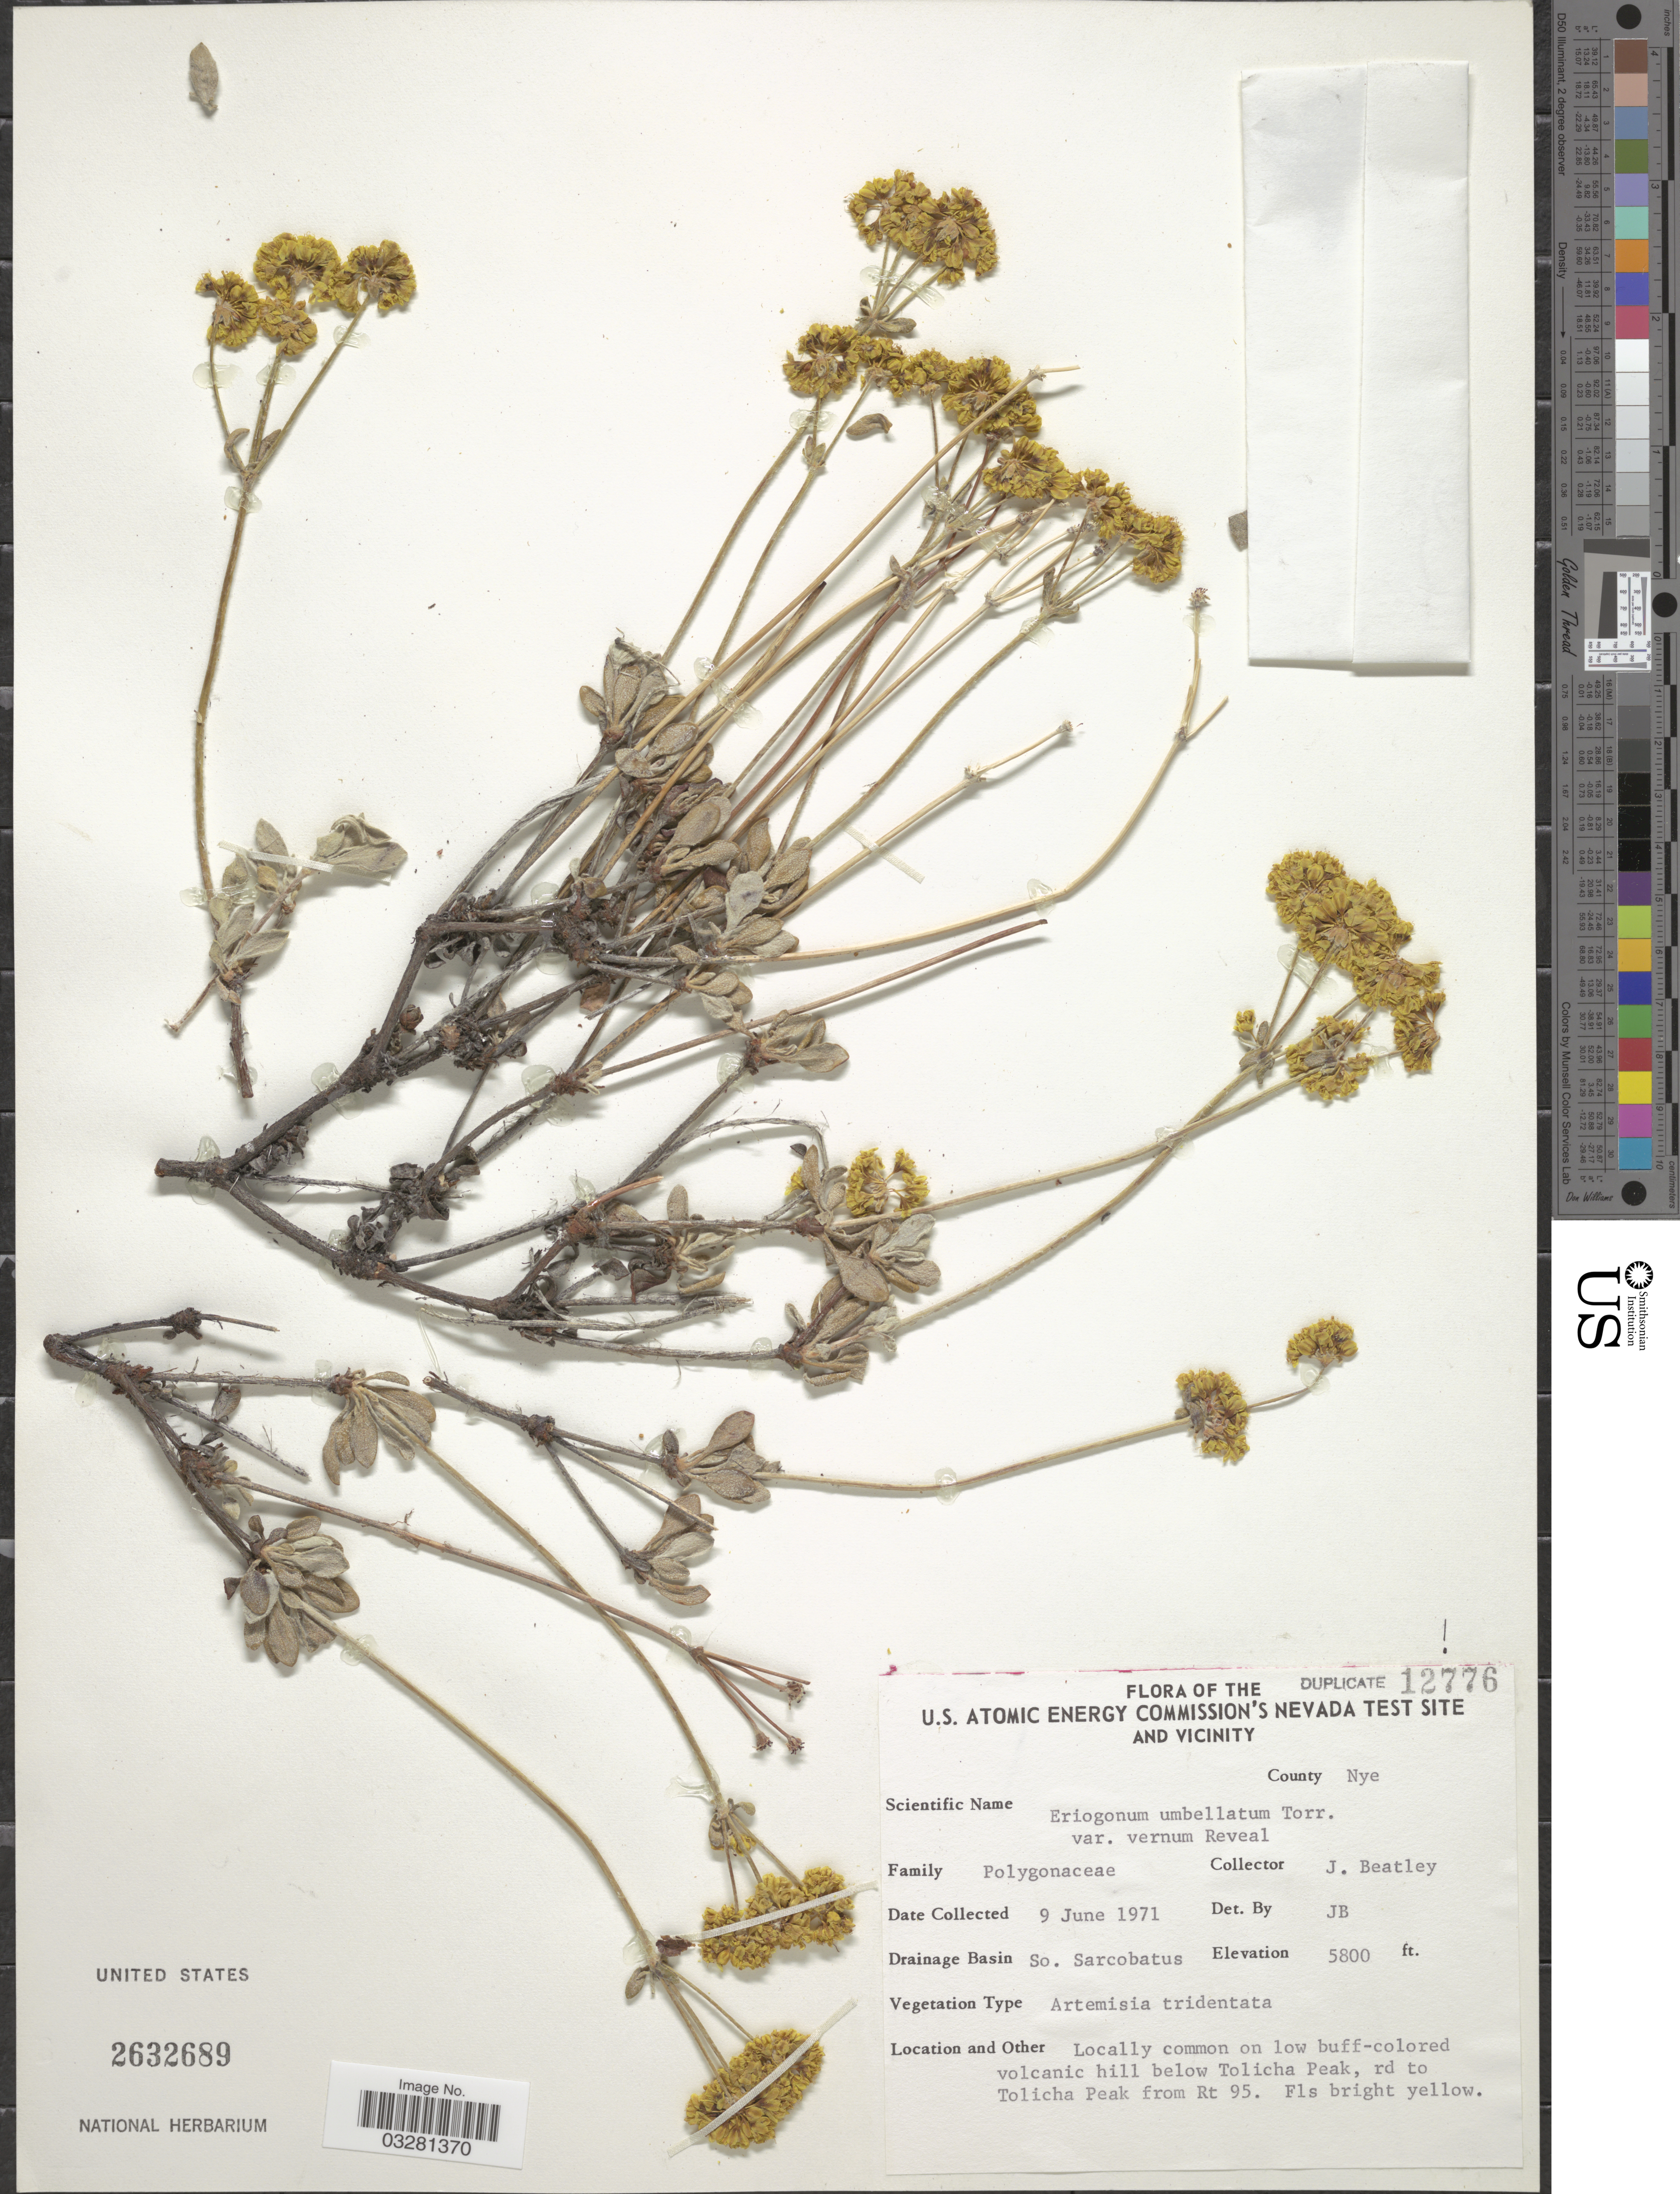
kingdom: Plantae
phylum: Tracheophyta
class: Magnoliopsida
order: Caryophyllales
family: Polygonaceae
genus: Eriogonum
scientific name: Eriogonum umbellatum var. umbellatum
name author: Torr.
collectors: J. C. Beatley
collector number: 12776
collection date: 1971-06-09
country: United States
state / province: Nevada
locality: U. S. Atomic Energy Commission's Nevada Test Site and Vicinity. County Nye. Drainage Basin So. Sarcobatus. Below Tolicha Peak, rd to Tolicha Peak from Rt 95.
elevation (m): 1768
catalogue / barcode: US 2632689